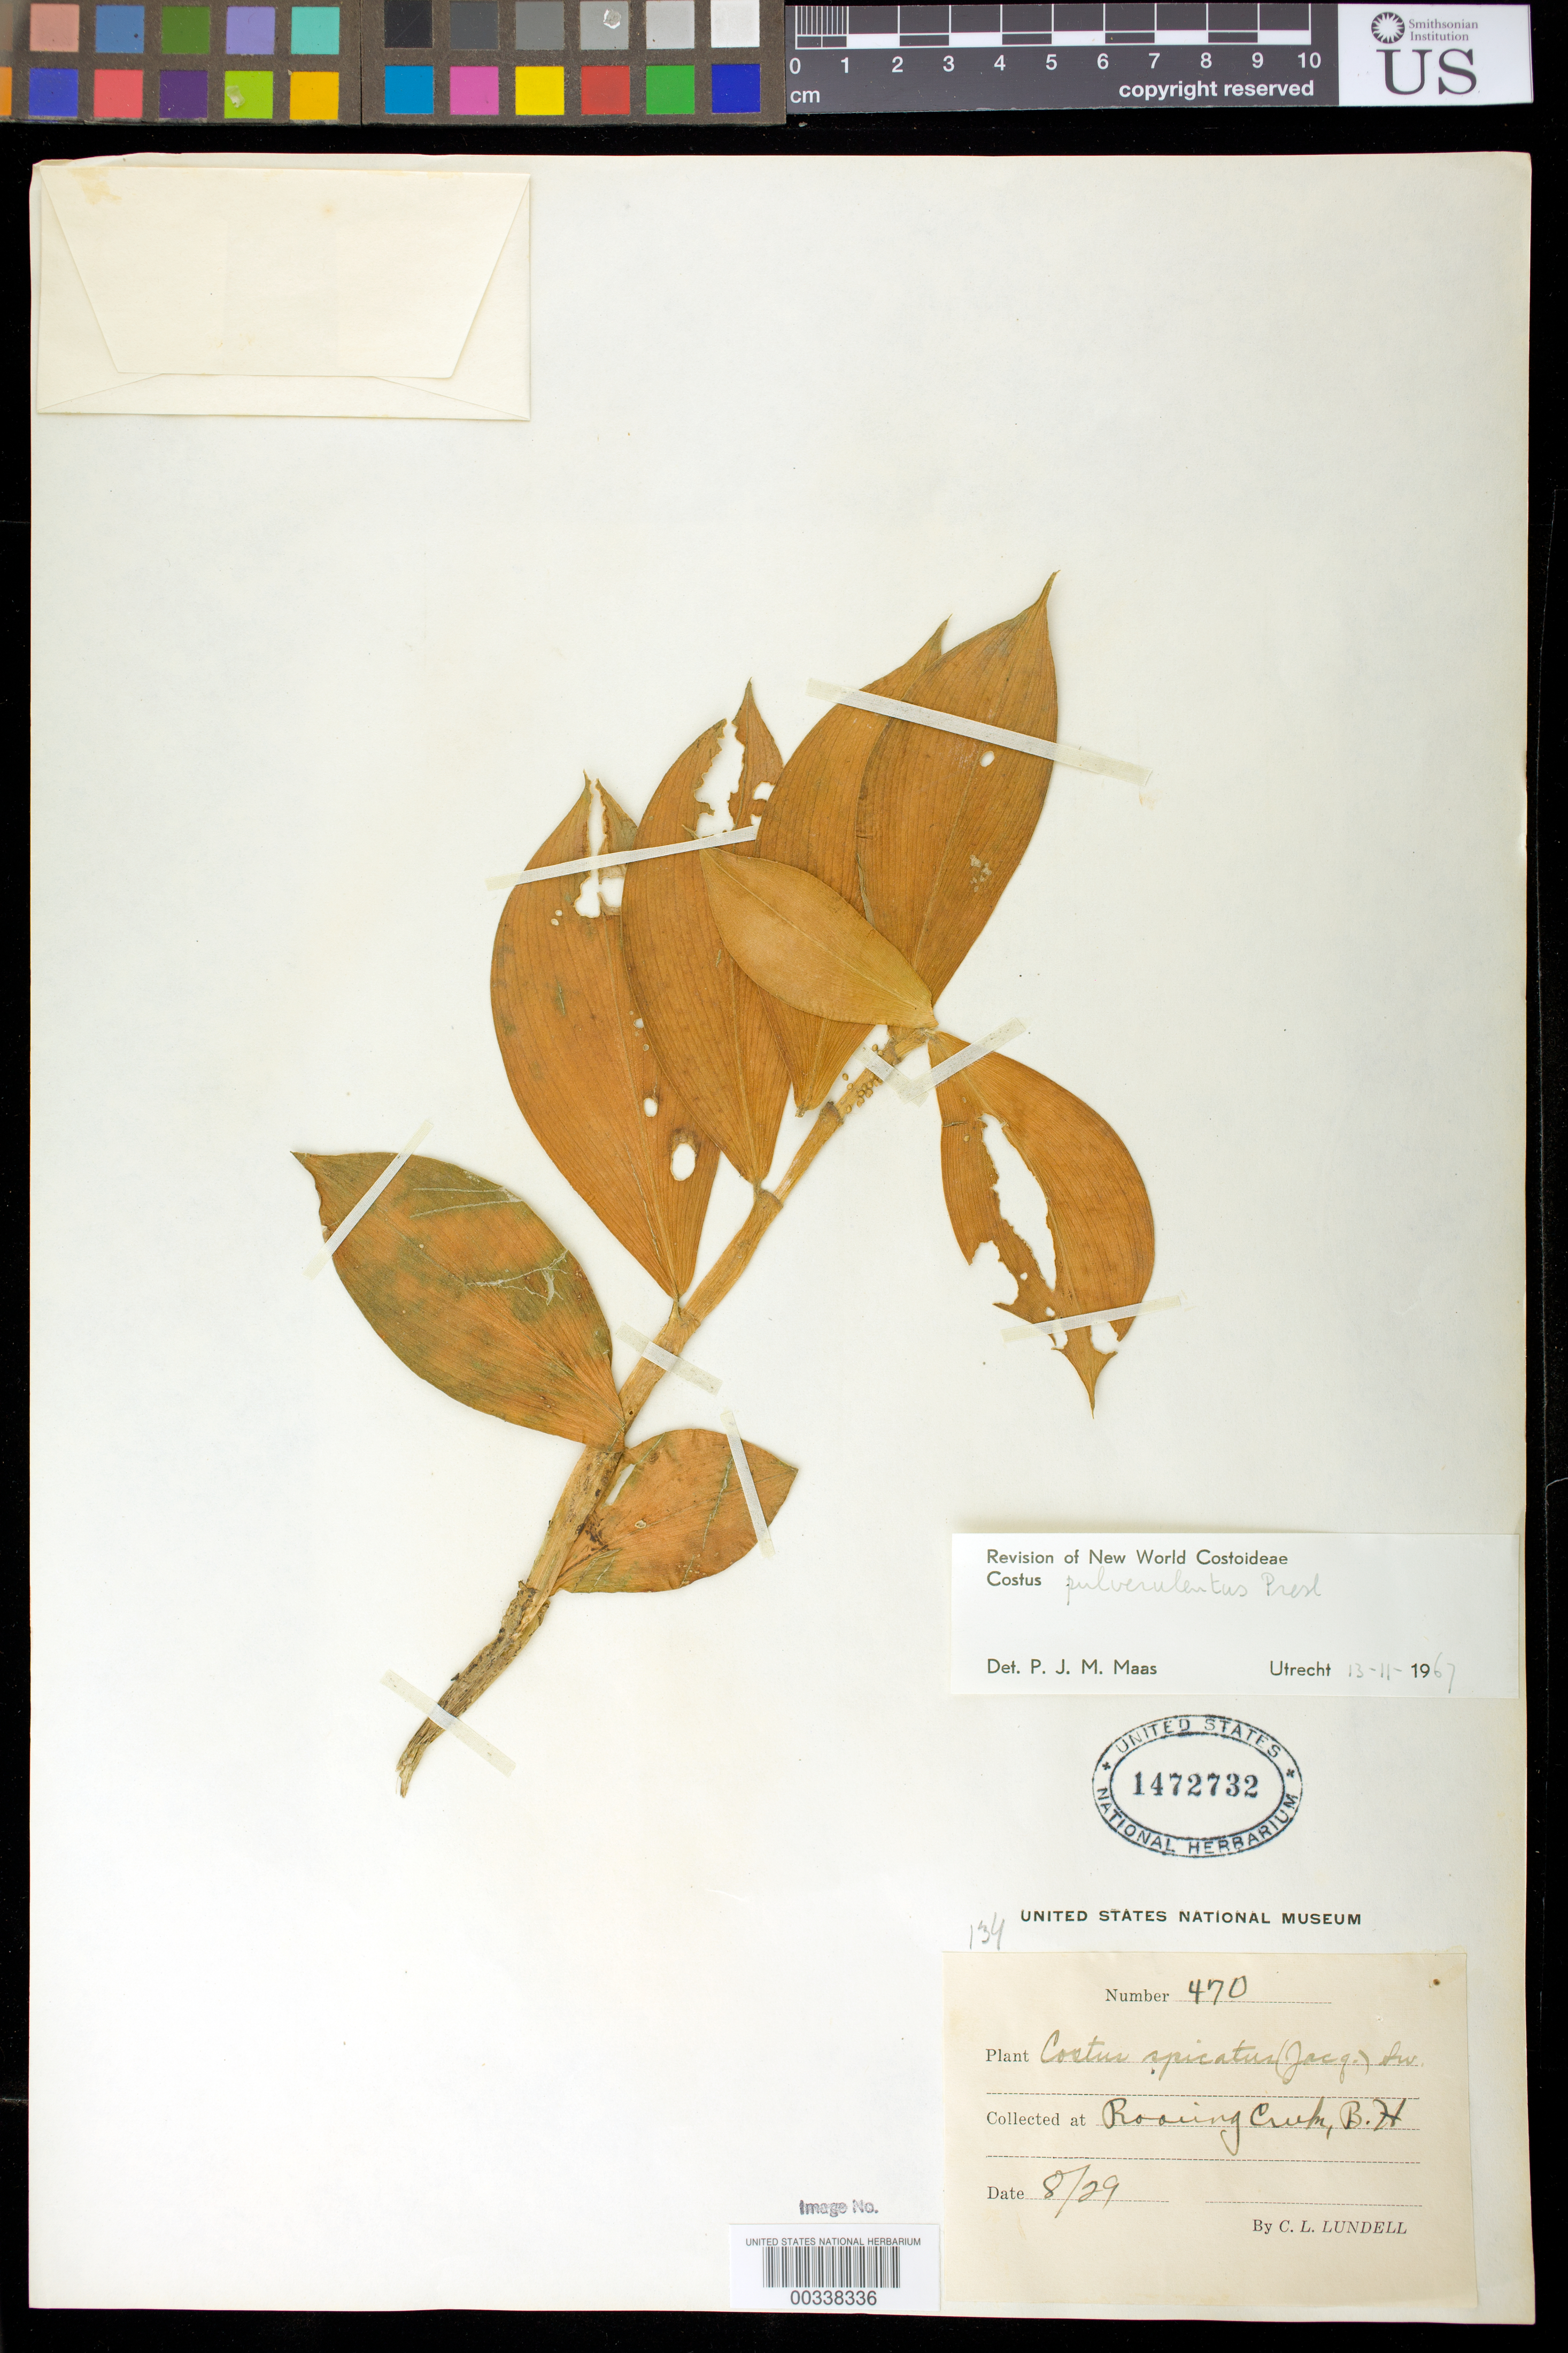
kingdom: Plantae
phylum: Tracheophyta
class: Liliopsida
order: Zingiberales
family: Costaceae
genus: Costus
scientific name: Costus pulverulentus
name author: C. Presl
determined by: Maas, Paul J. M.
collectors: C. L. Lundell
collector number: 470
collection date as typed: Aug 1929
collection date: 1929-08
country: Belize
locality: Roaring Creek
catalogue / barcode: US 1472732